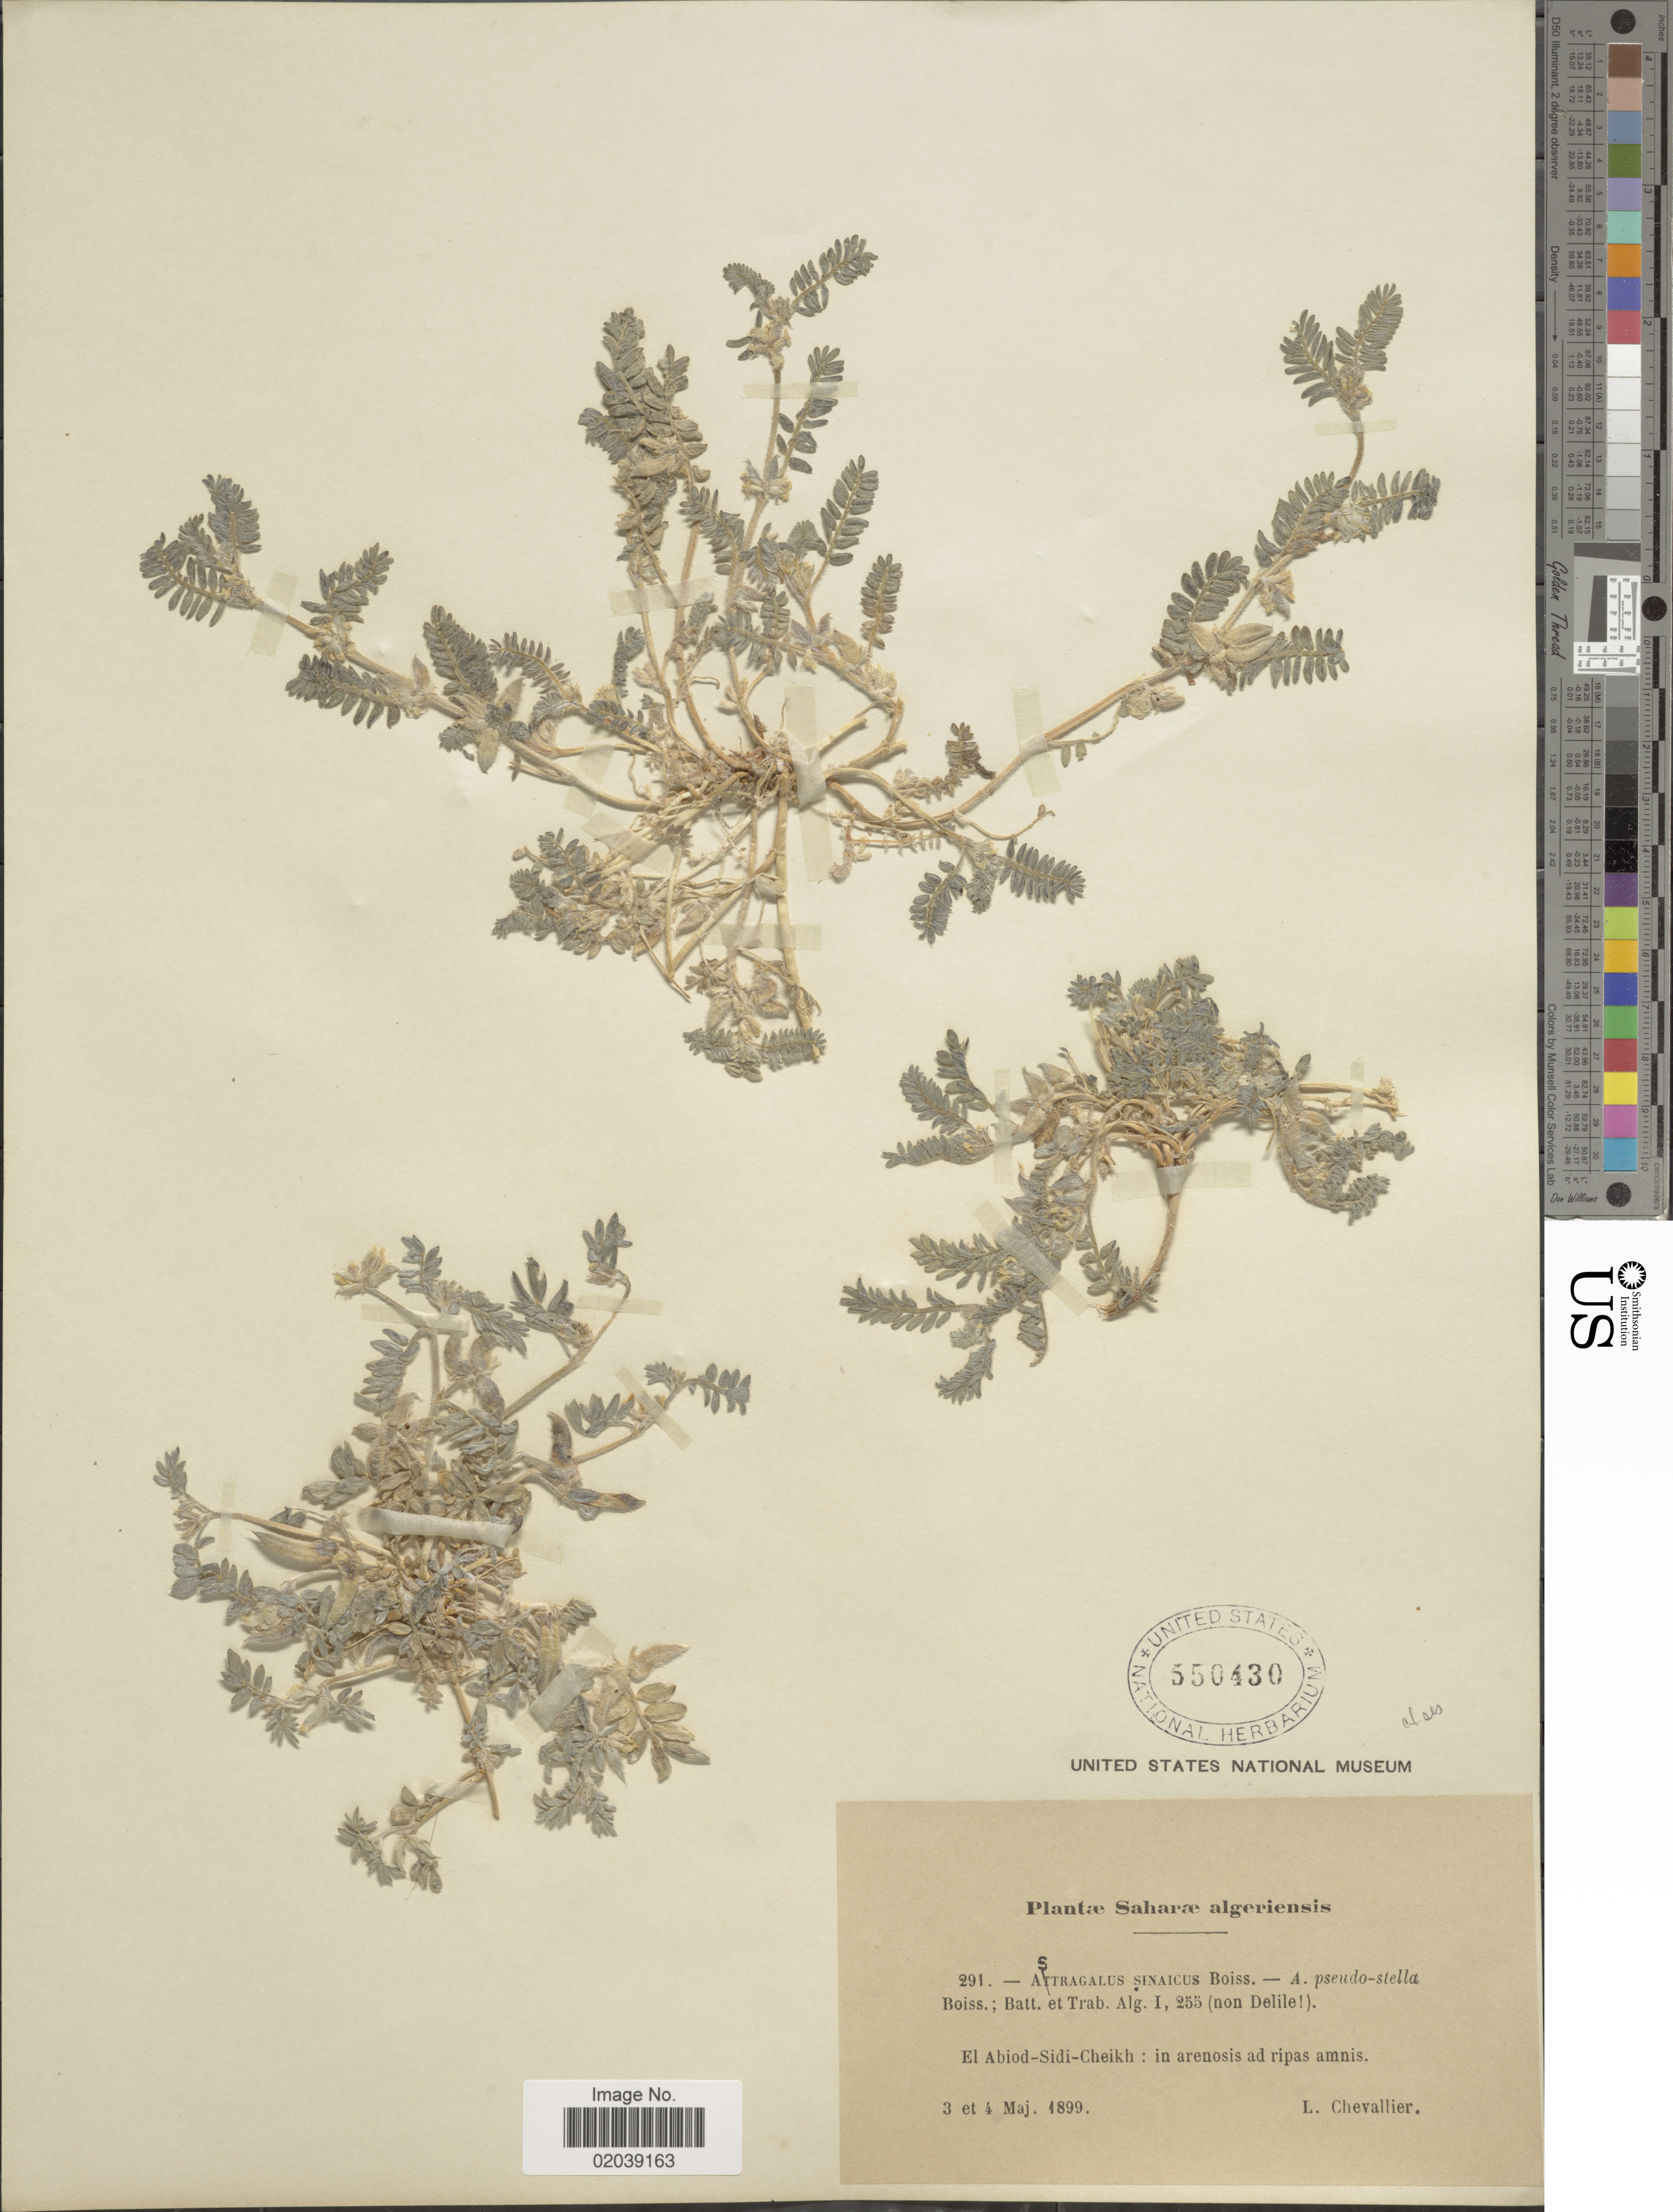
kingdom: Plantae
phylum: Tracheophyta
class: Magnoliopsida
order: Fabales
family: Fabaceae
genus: Astragalus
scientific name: Astragalus sinaicus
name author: Boiss.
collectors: L. Chevallier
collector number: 291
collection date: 1899-05-03/1899-05-04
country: Algeria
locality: Saharae algeriensis. El Abiod- Sidi- Cheikh: in arenosis ad ripas amnis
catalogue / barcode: US 550430